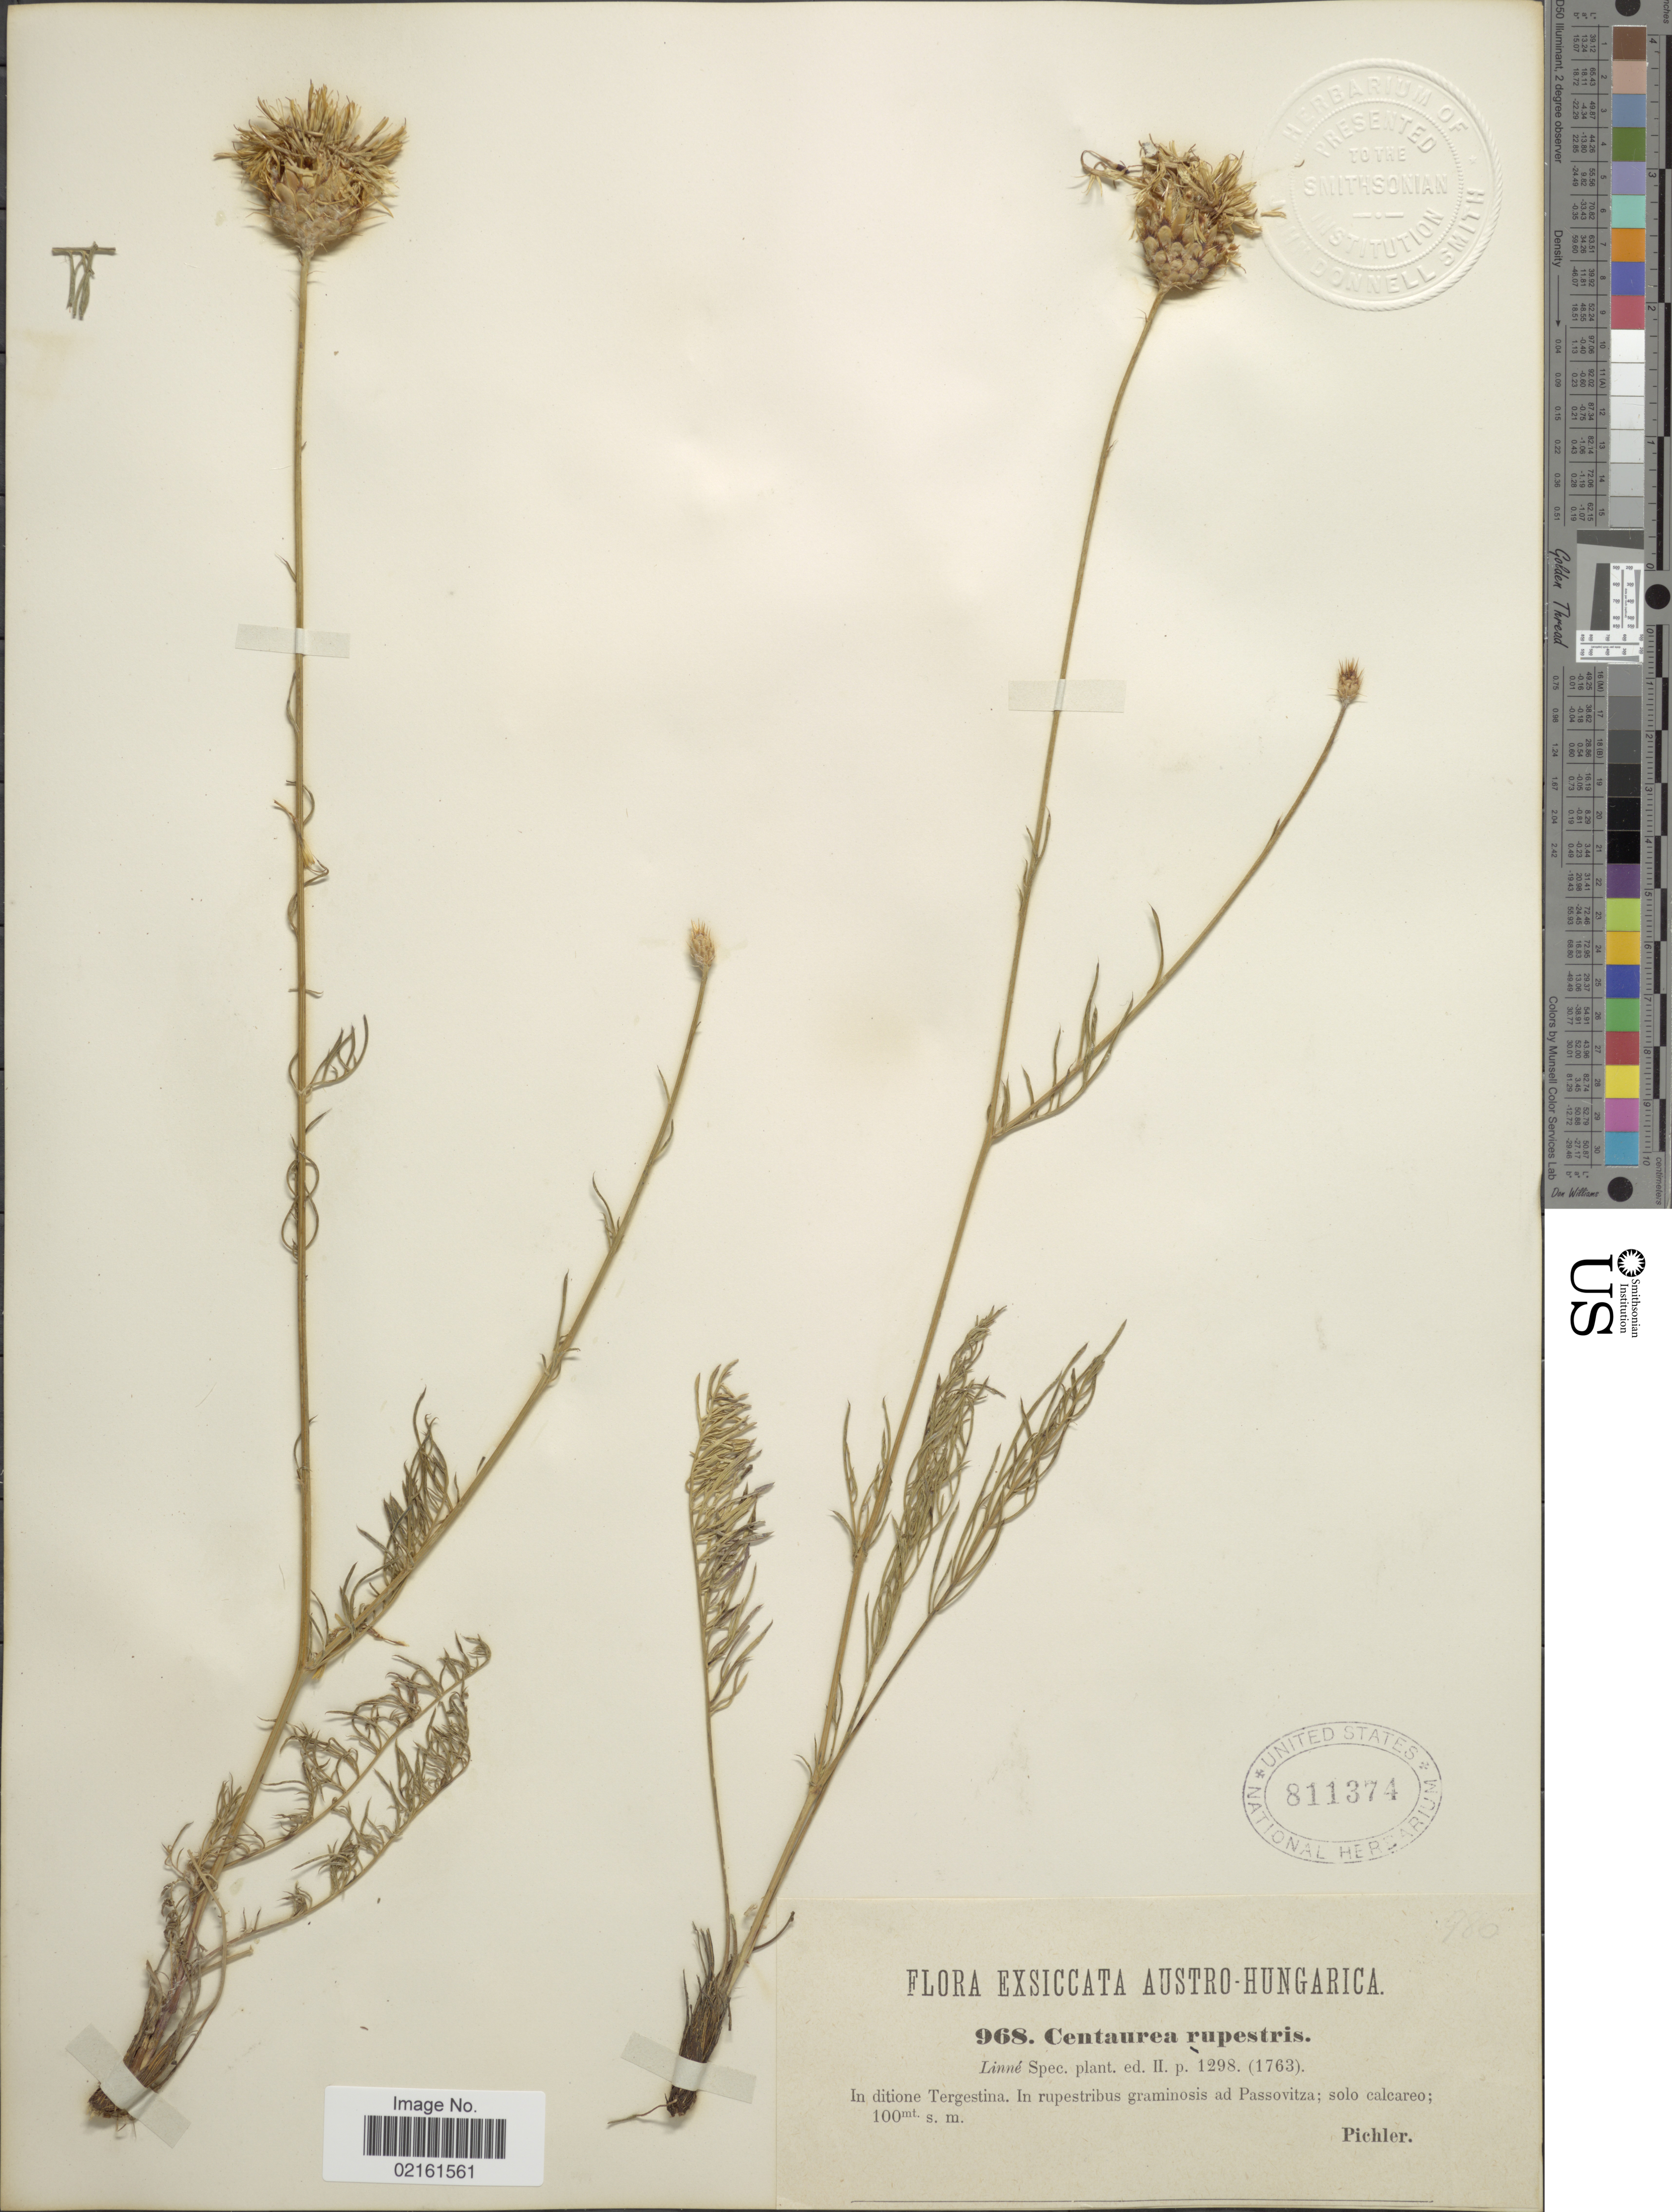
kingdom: Plantae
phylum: Tracheophyta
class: Magnoliopsida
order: Asterales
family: Asteraceae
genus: Centaurea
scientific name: Centaurea rupestris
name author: L.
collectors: Pichler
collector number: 968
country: Hungary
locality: Austro-Hungarica. In ditione Tergestina. In rupestribus graminosis ad Passovitza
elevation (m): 100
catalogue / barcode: US 811374